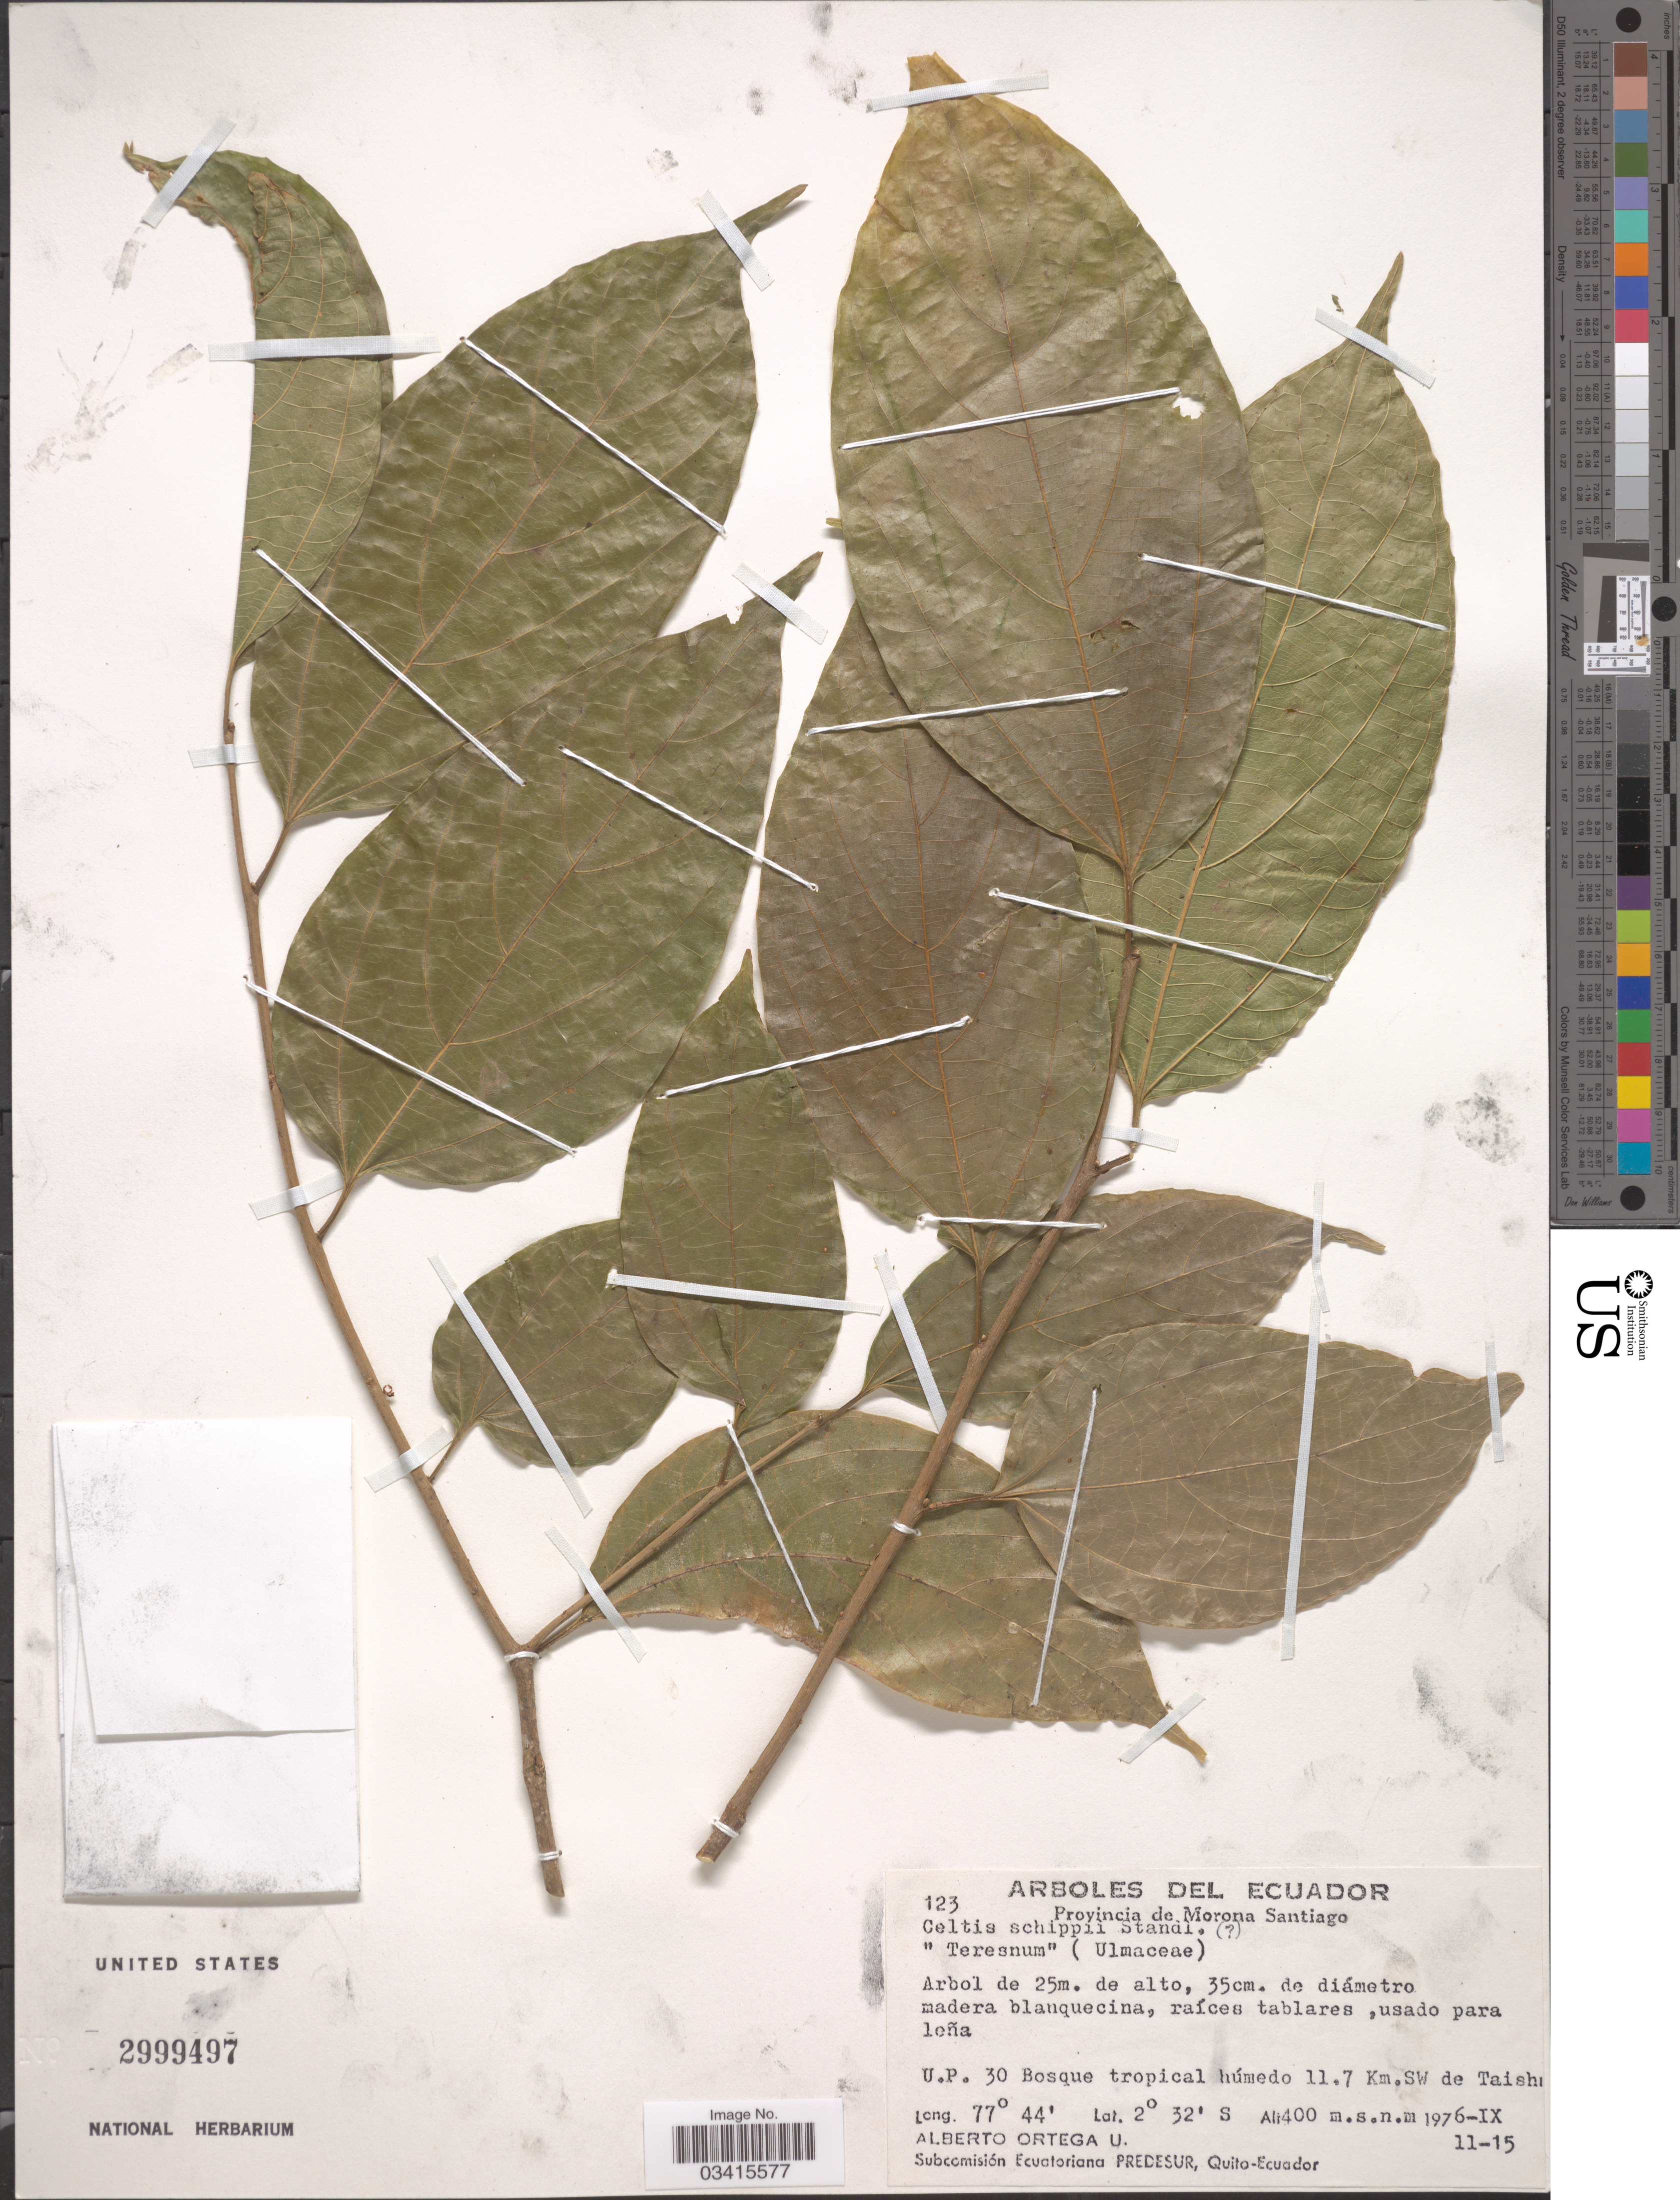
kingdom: Plantae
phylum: Tracheophyta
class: Magnoliopsida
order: Rosales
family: Cannabaceae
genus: Celtis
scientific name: Celtis schippii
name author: Standl.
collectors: A. T. Ortega U.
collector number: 123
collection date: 1976-09-11/1976-09-15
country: Ecuador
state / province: Morona-Santiago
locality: U. P. 30 Bosque tropical húmedo 11.7 Km.SW de Taisha.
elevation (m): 400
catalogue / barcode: US 2999497